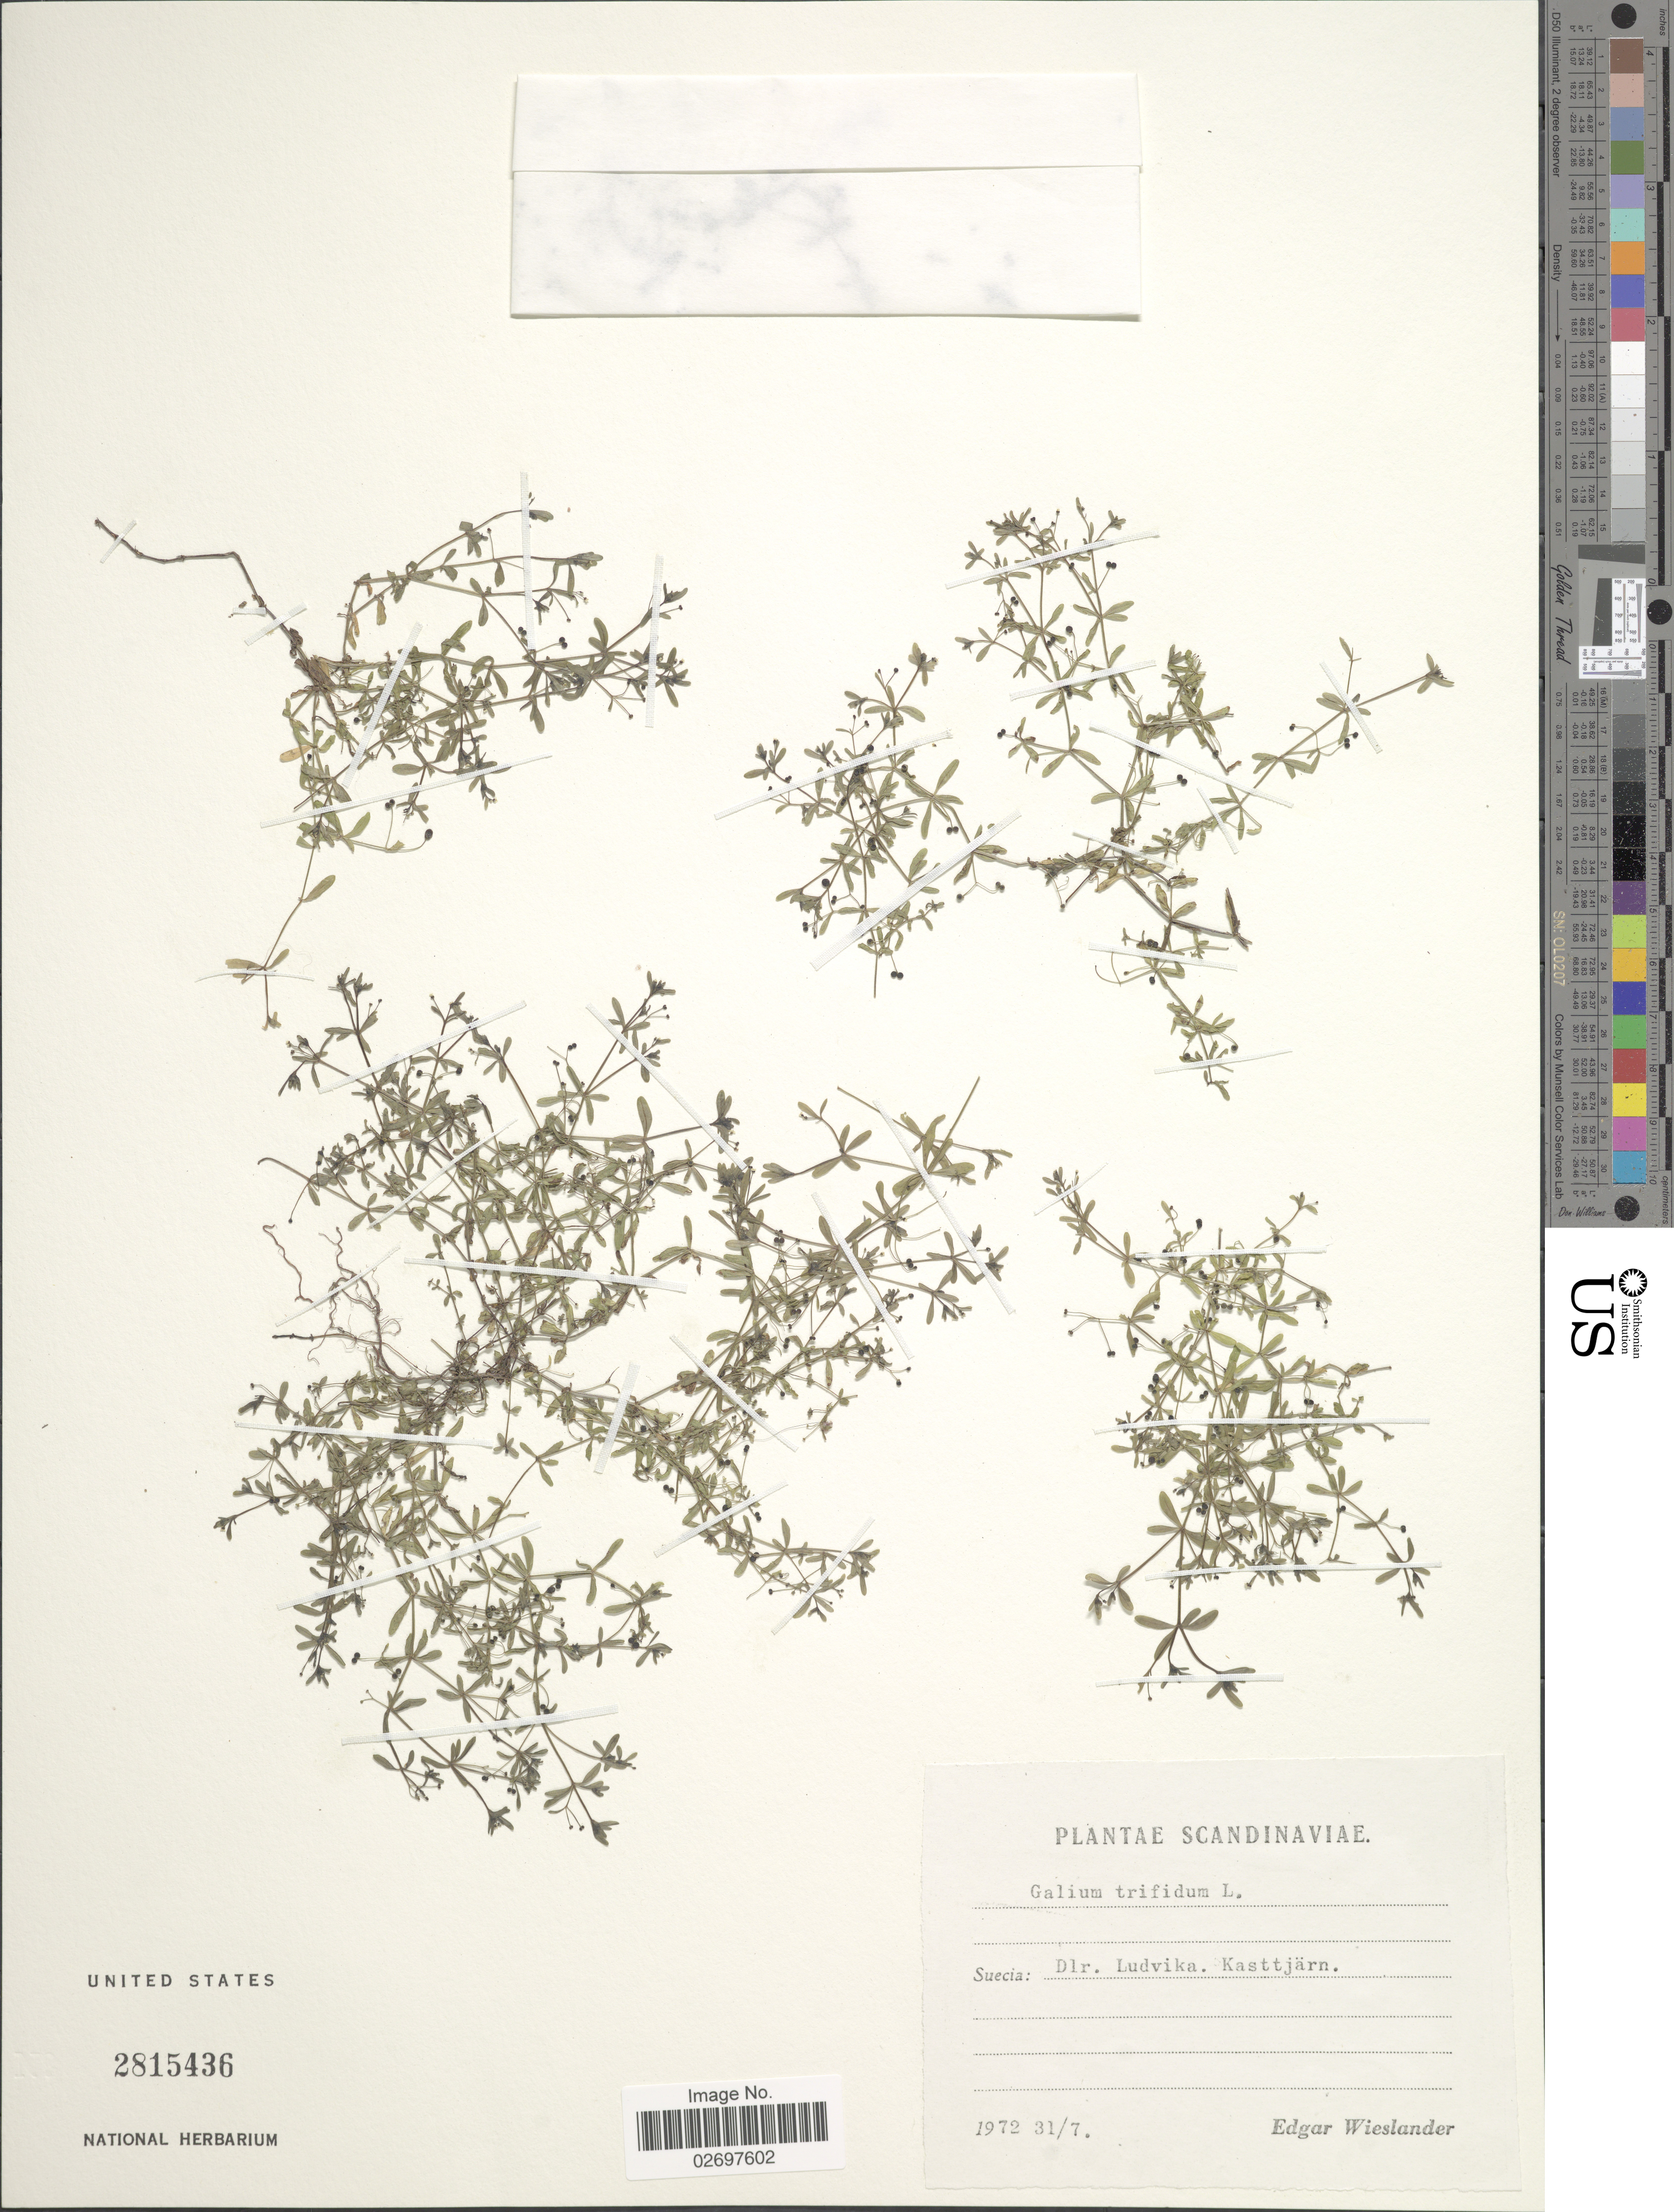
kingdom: Plantae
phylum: Tracheophyta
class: Magnoliopsida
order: Gentianales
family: Rubiaceae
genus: Galium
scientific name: Galium trifidum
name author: L.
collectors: E. Wieslander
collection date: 1972-07-31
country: Sweden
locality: Suecia. Dlr. Ludvika. Kasttjärn. Scandinaviae.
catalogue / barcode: US 2815436